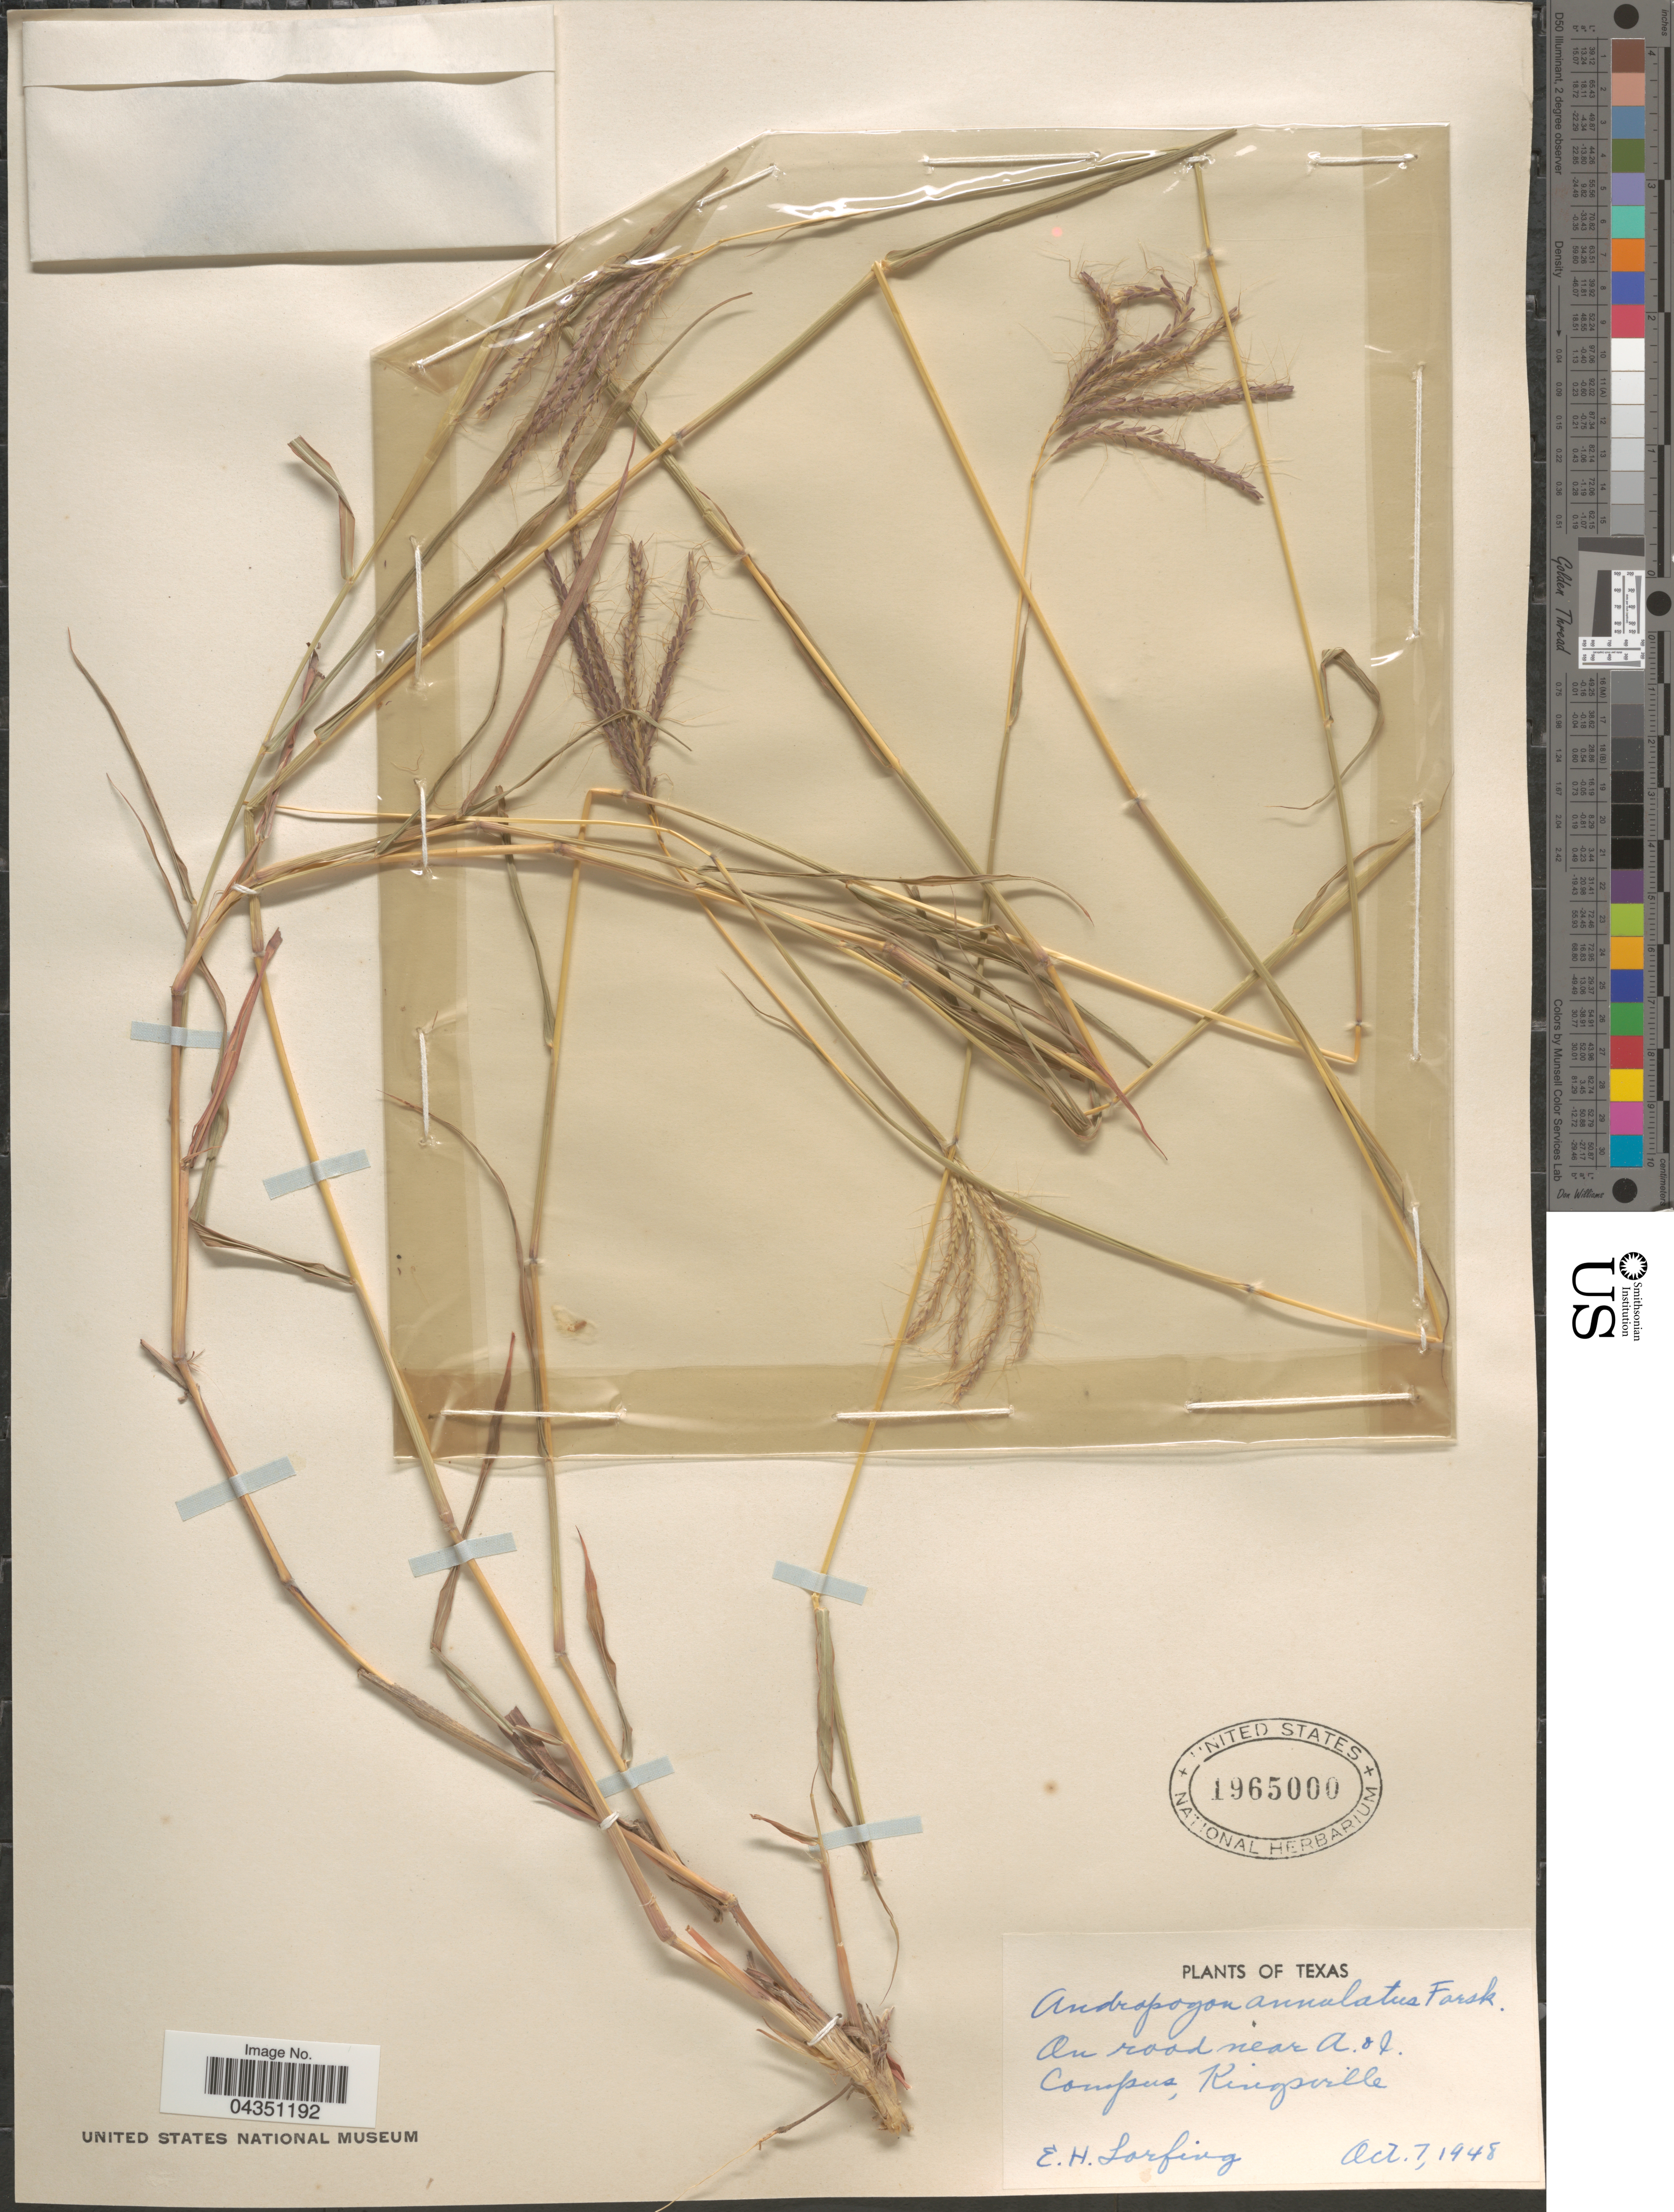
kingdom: Plantae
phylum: Tracheophyta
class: Liliopsida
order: Poales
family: Poaceae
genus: Dichanthium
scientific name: Dichanthium annulatum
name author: (Forssk.) Stapf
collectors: E. Lorfing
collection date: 1948-10-07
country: United States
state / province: Texas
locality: On road near A. + I. Campus, Kingsville.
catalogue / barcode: US 1965000